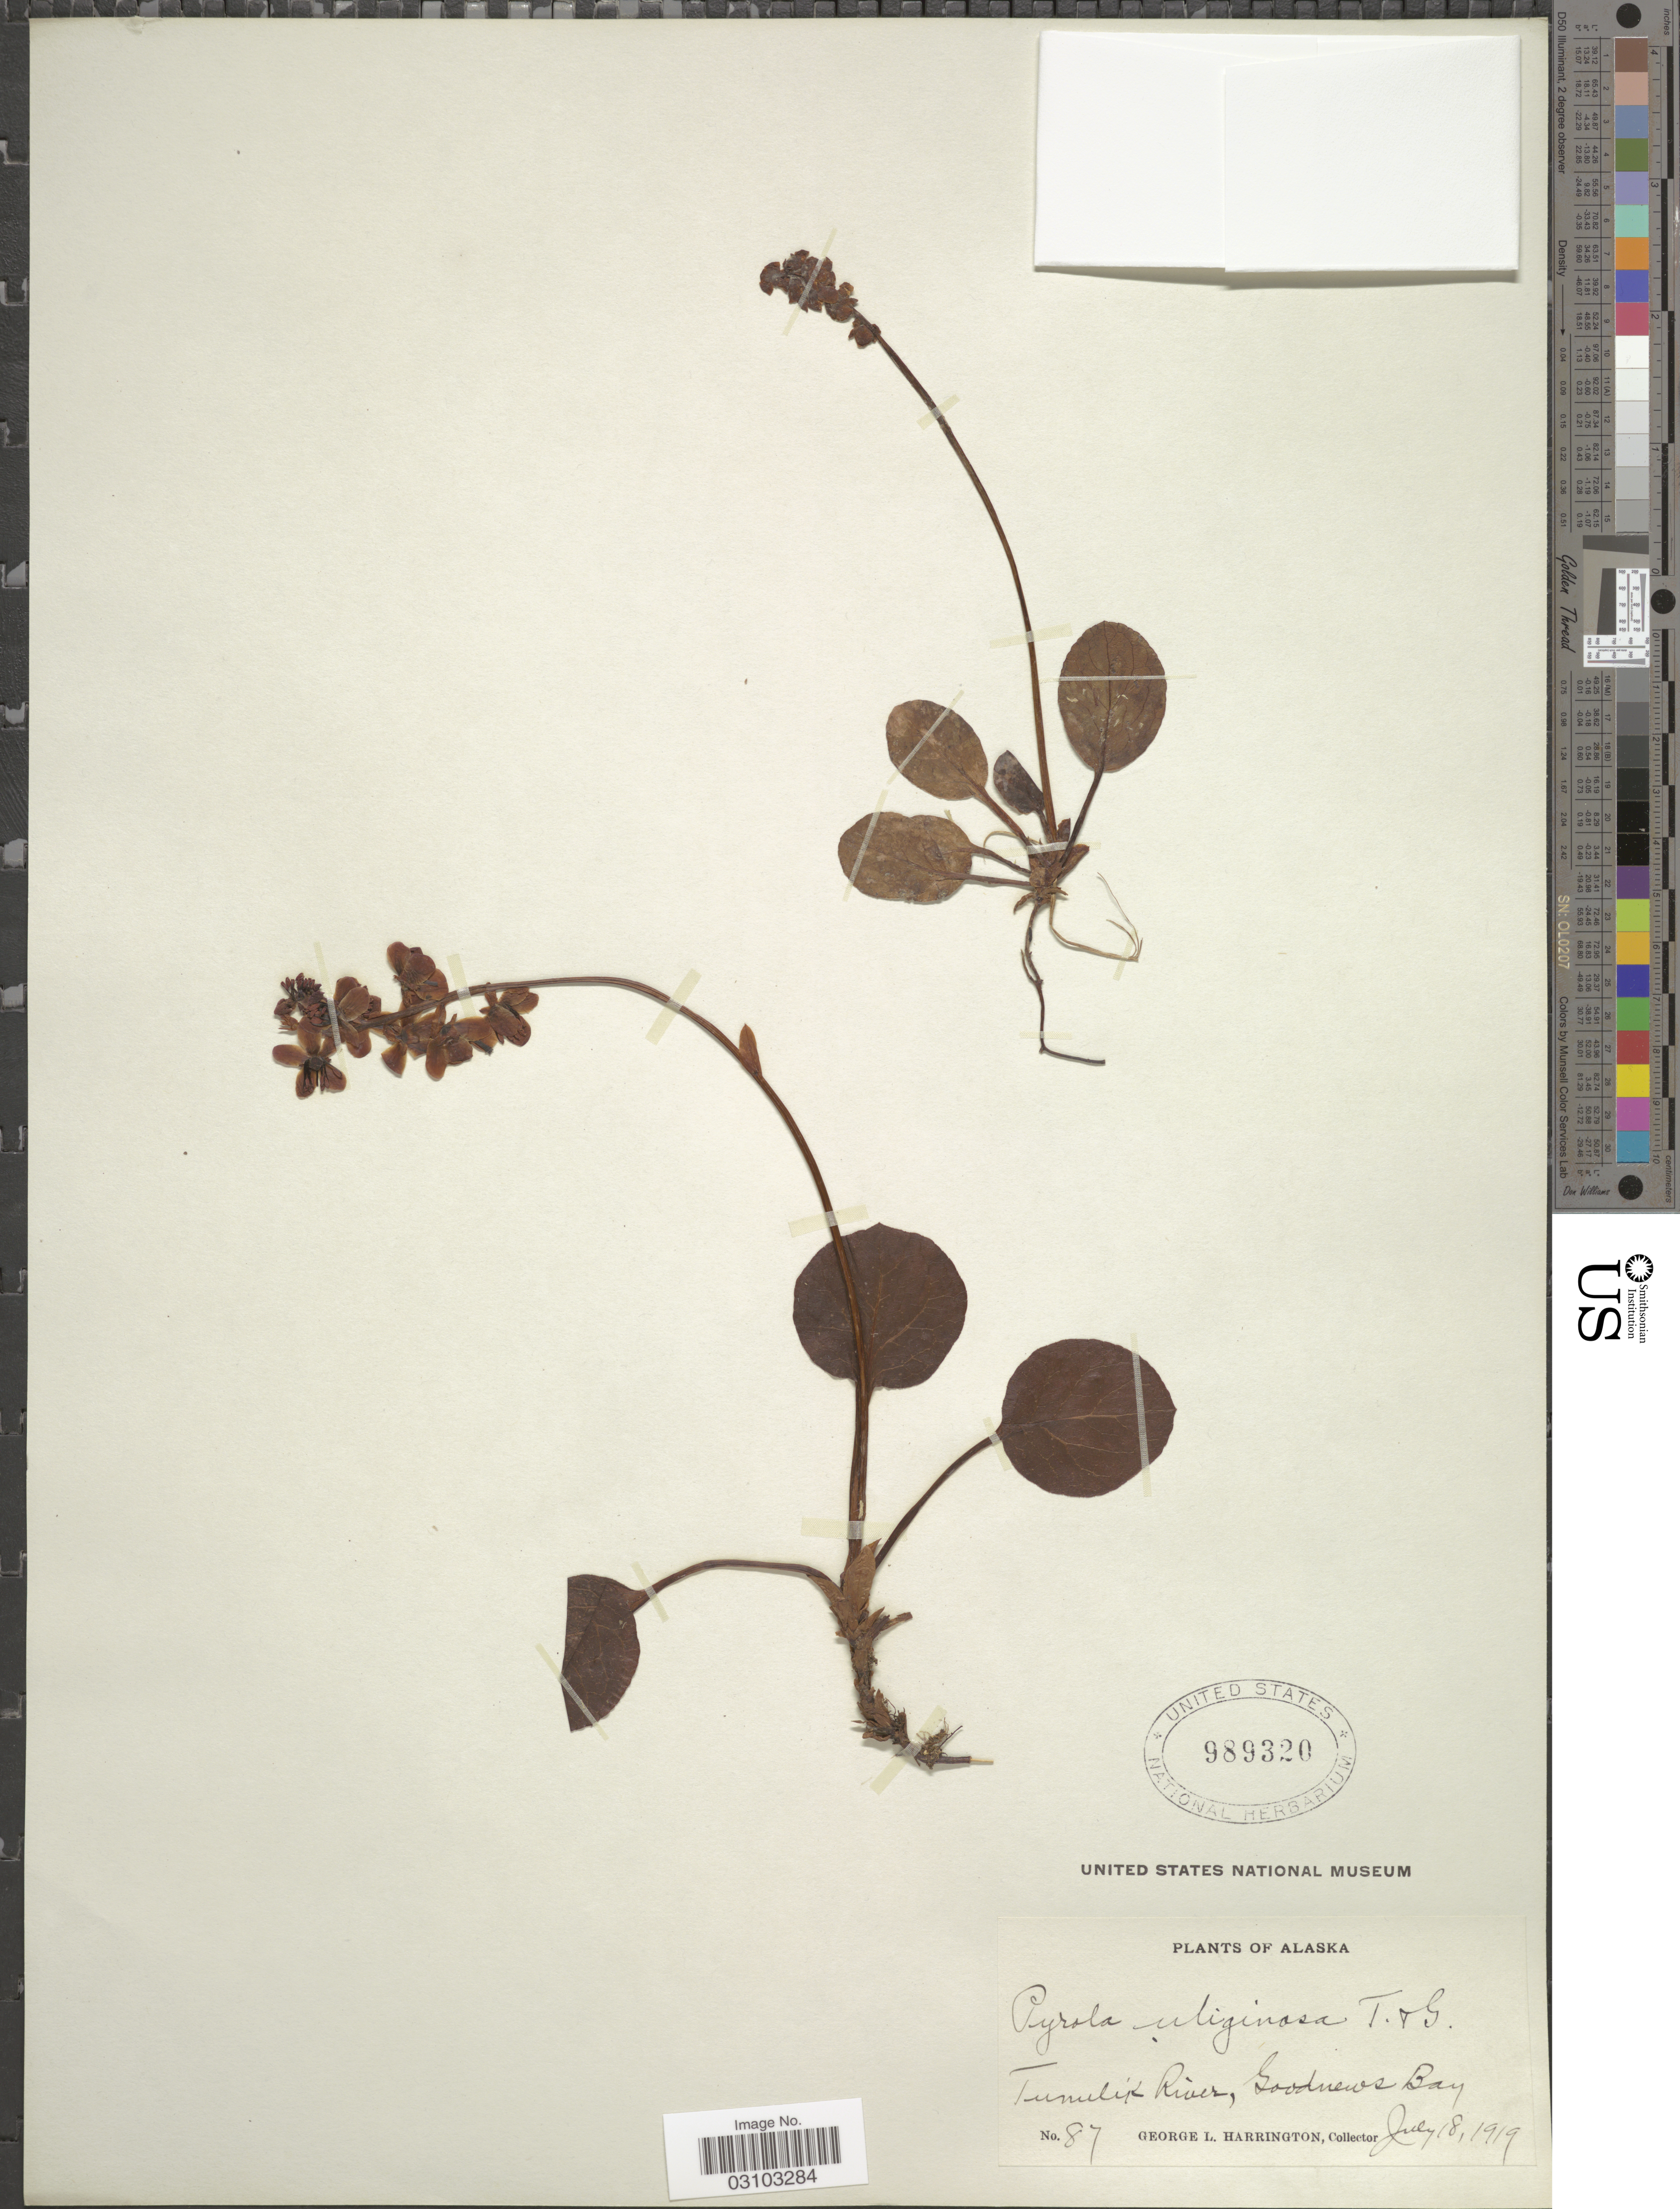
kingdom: Plantae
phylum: Tracheophyta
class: Magnoliopsida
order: Ericales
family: Ericaceae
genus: Pyrola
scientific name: Pyrola asarifolia var. uliginosa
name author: (Torr. & A. Gray) A. Gray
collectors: G. Harrington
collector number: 87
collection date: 1919-07-18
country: United States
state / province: Alaska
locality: Tunulik River, Goodnews Bay.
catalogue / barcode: US 989320